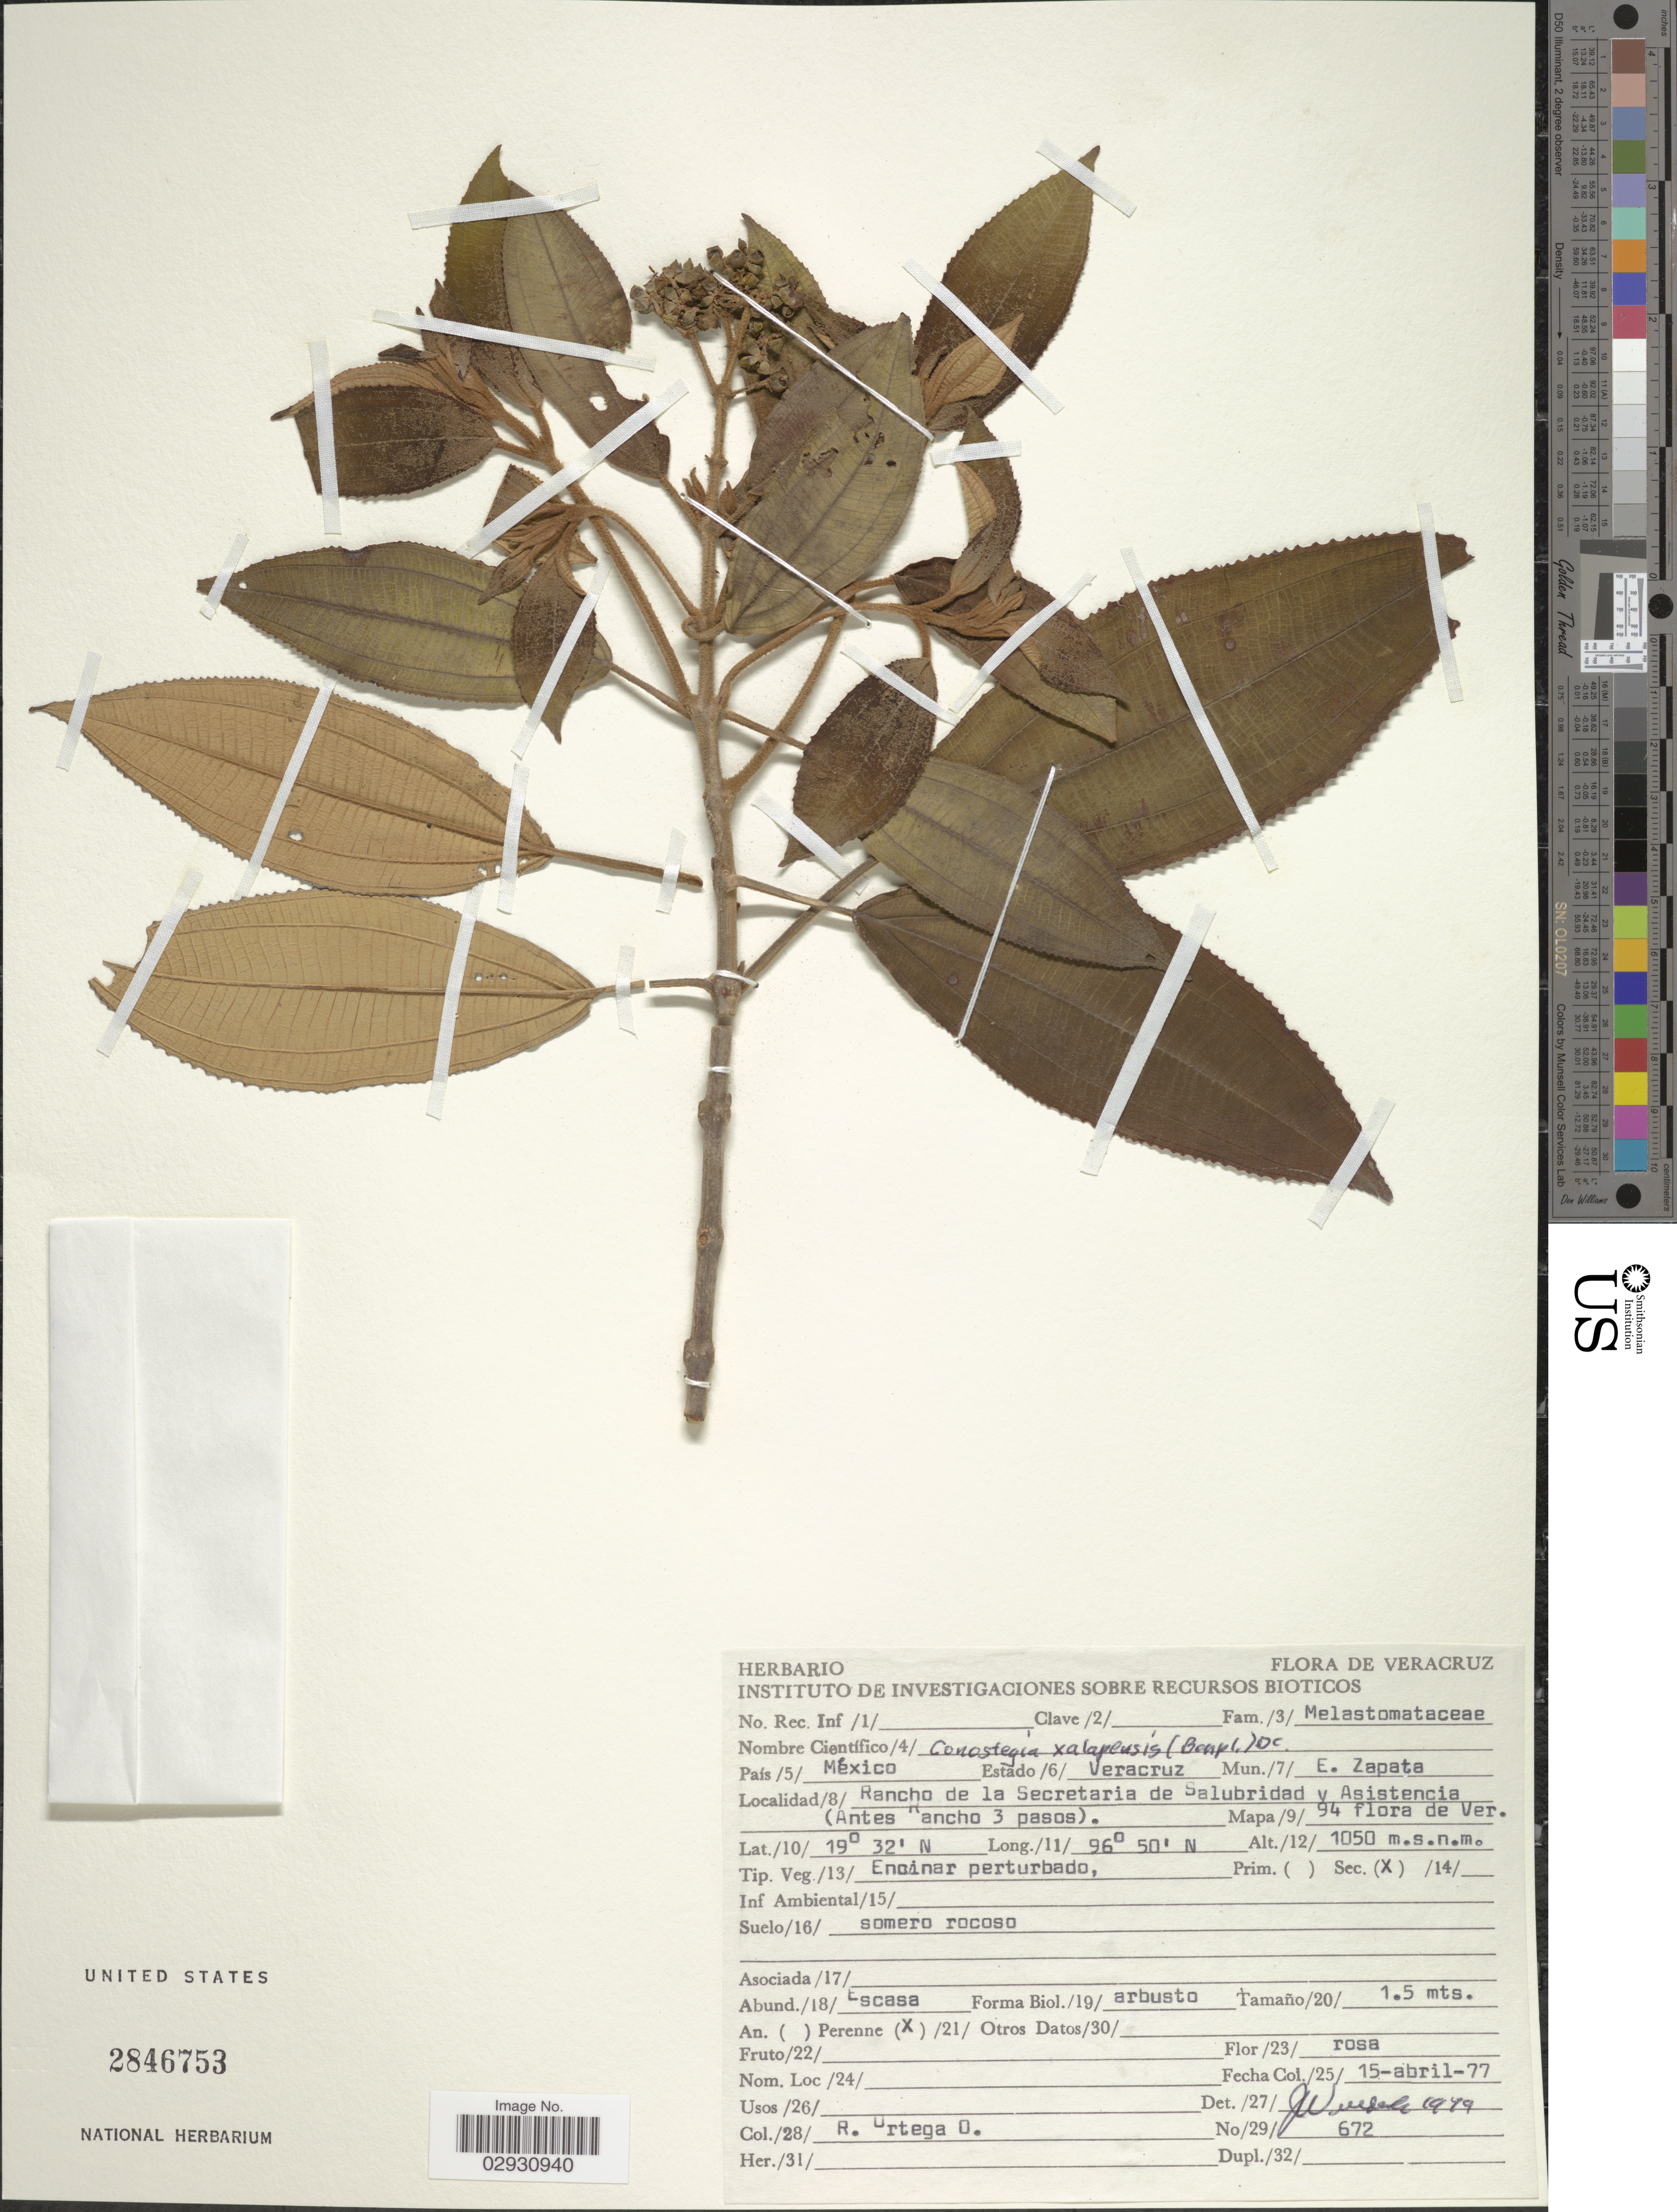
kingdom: Plantae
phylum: Tracheophyta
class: Magnoliopsida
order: Myrtales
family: Melastomataceae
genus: Conostegia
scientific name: Conostegia quadrangularis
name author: Schltdl. ex Steud.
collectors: R. V. Ortega O.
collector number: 672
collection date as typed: Transcribed d/m/y: 15/4/77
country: Mexico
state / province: Veracruz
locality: Estado Veracruz, Mun. E. Zapata, Rancho de la Secretaroa de Salubridad y Asistencia (Antes Rancho 3 pasos). Mapa 94 flor de Ver.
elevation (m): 1050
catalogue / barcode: US 2846753